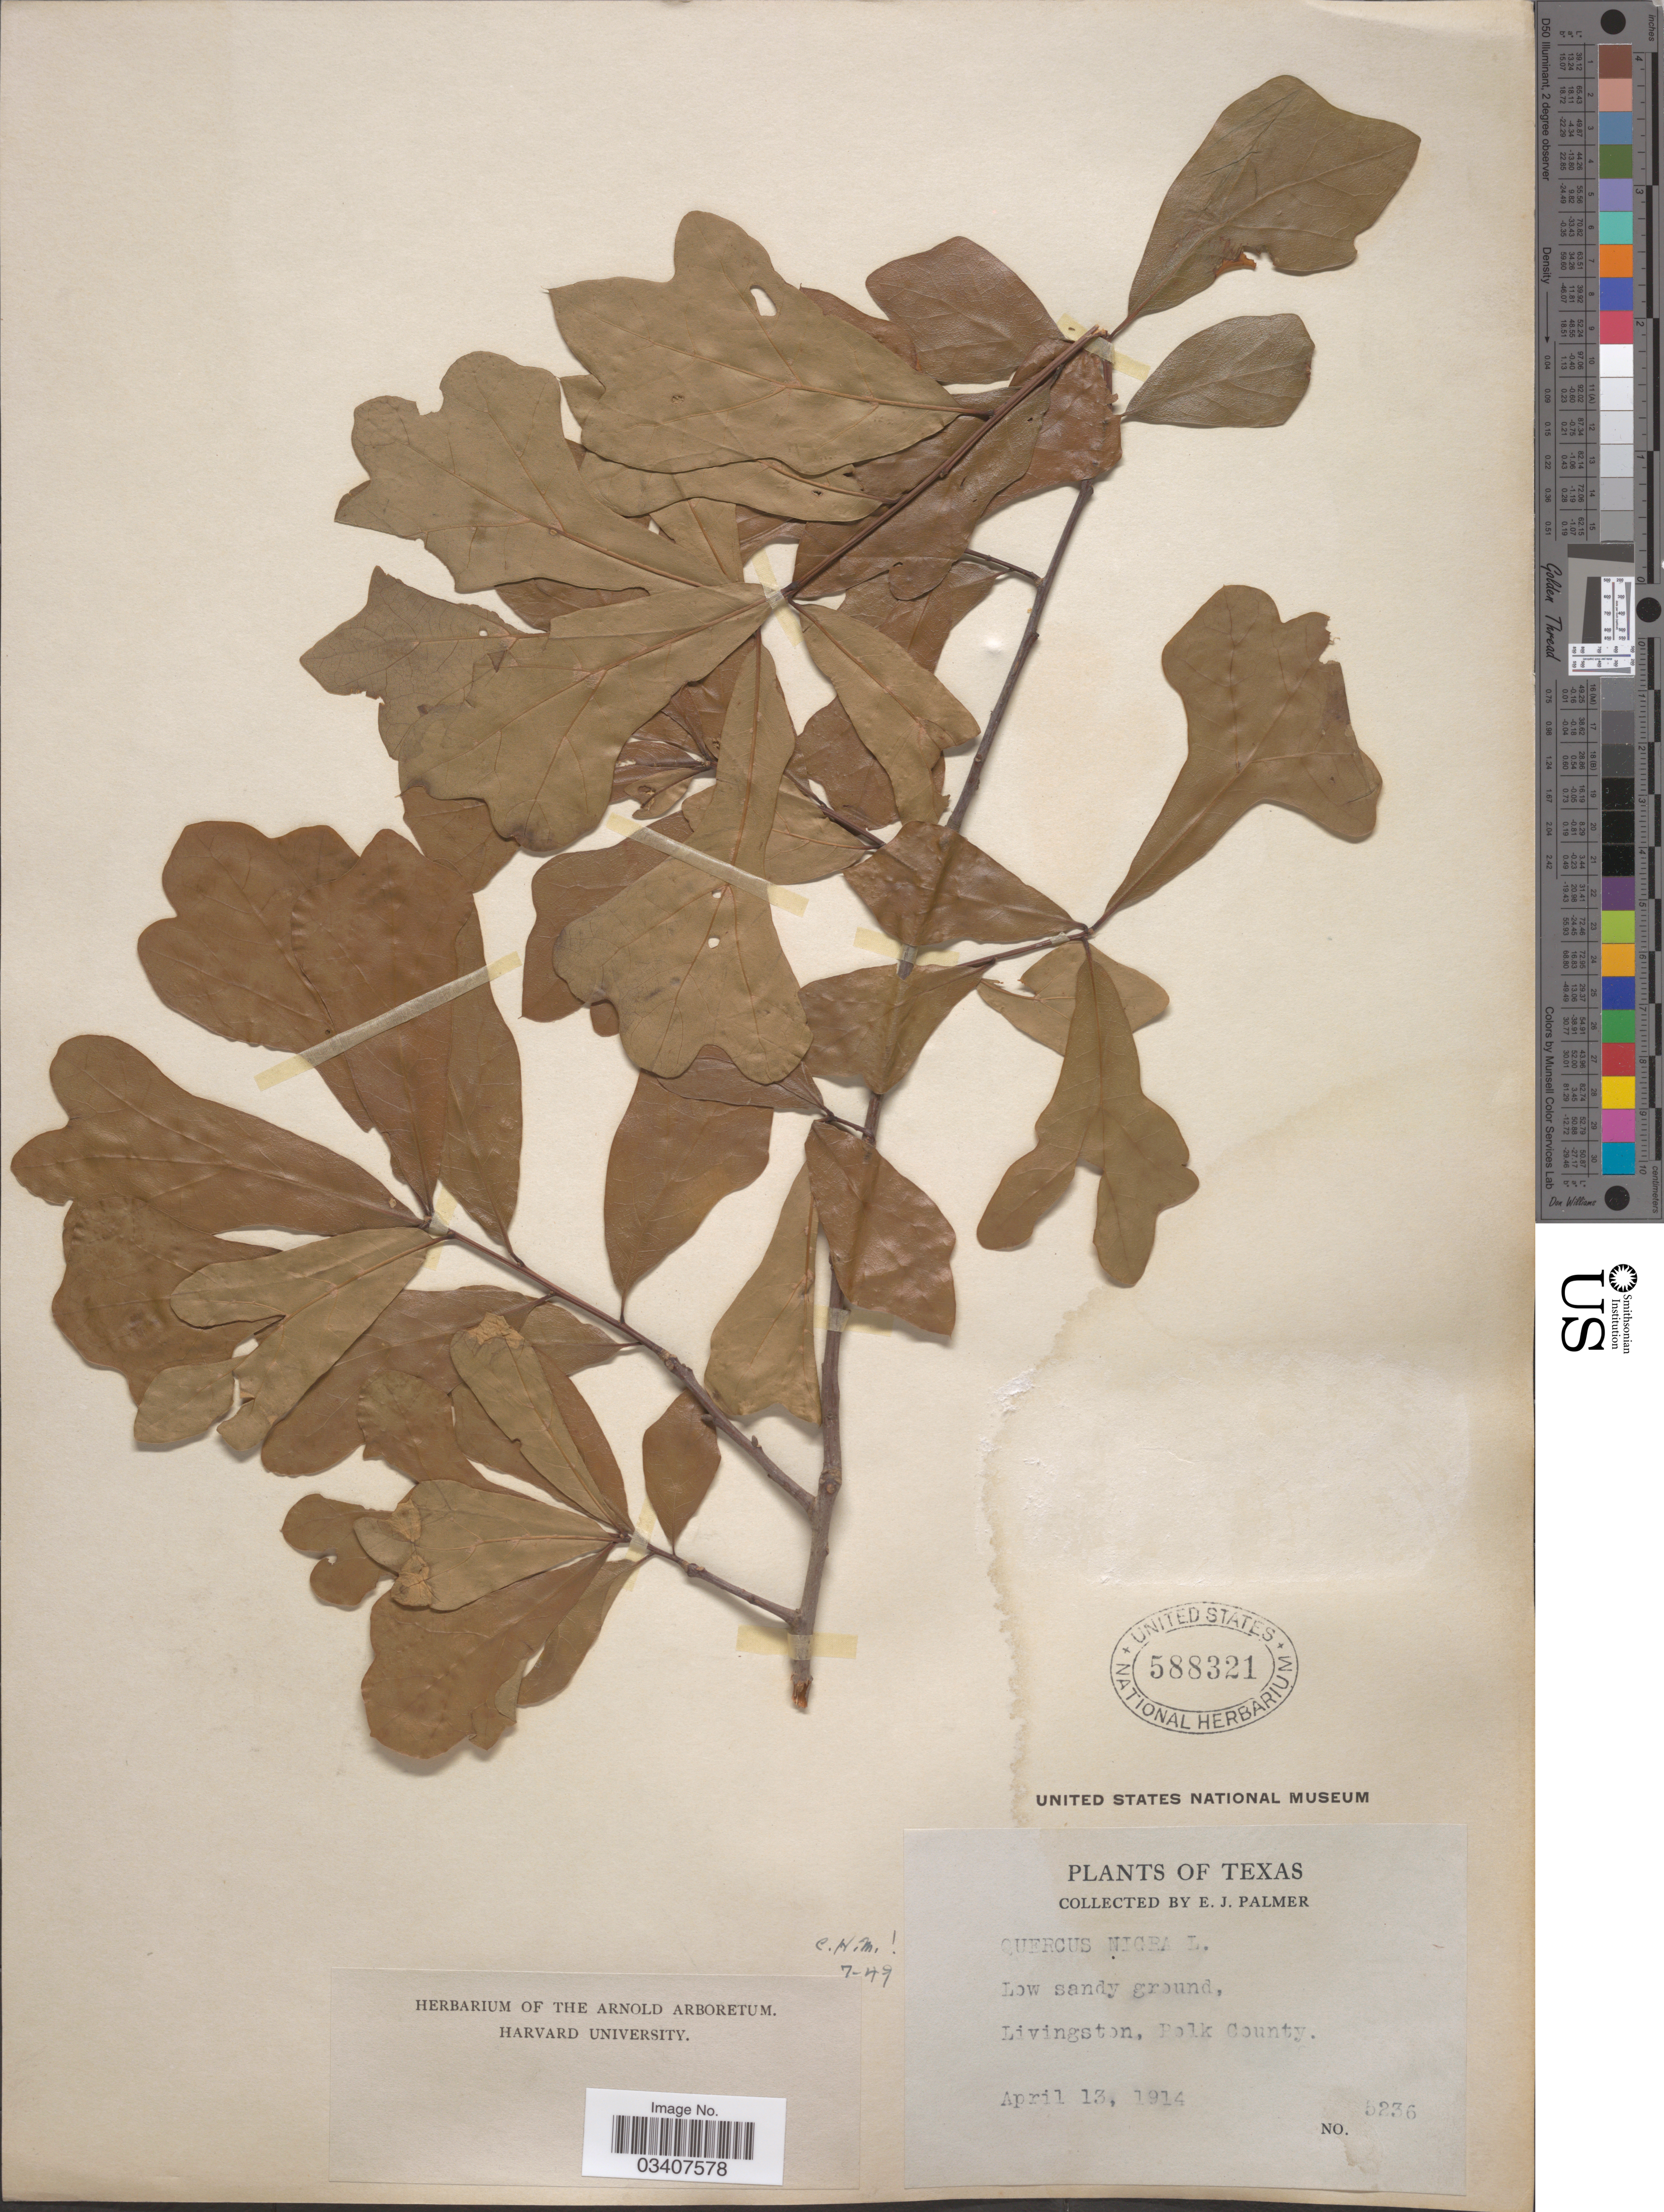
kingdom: Plantae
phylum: Tracheophyta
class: Magnoliopsida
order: Fagales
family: Fagaceae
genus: Quercus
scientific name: Quercus nigra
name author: L.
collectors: E. J. Palmer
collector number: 5236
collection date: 1914-04-13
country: United States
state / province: Texas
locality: Livingston, Polk County.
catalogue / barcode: US 588321